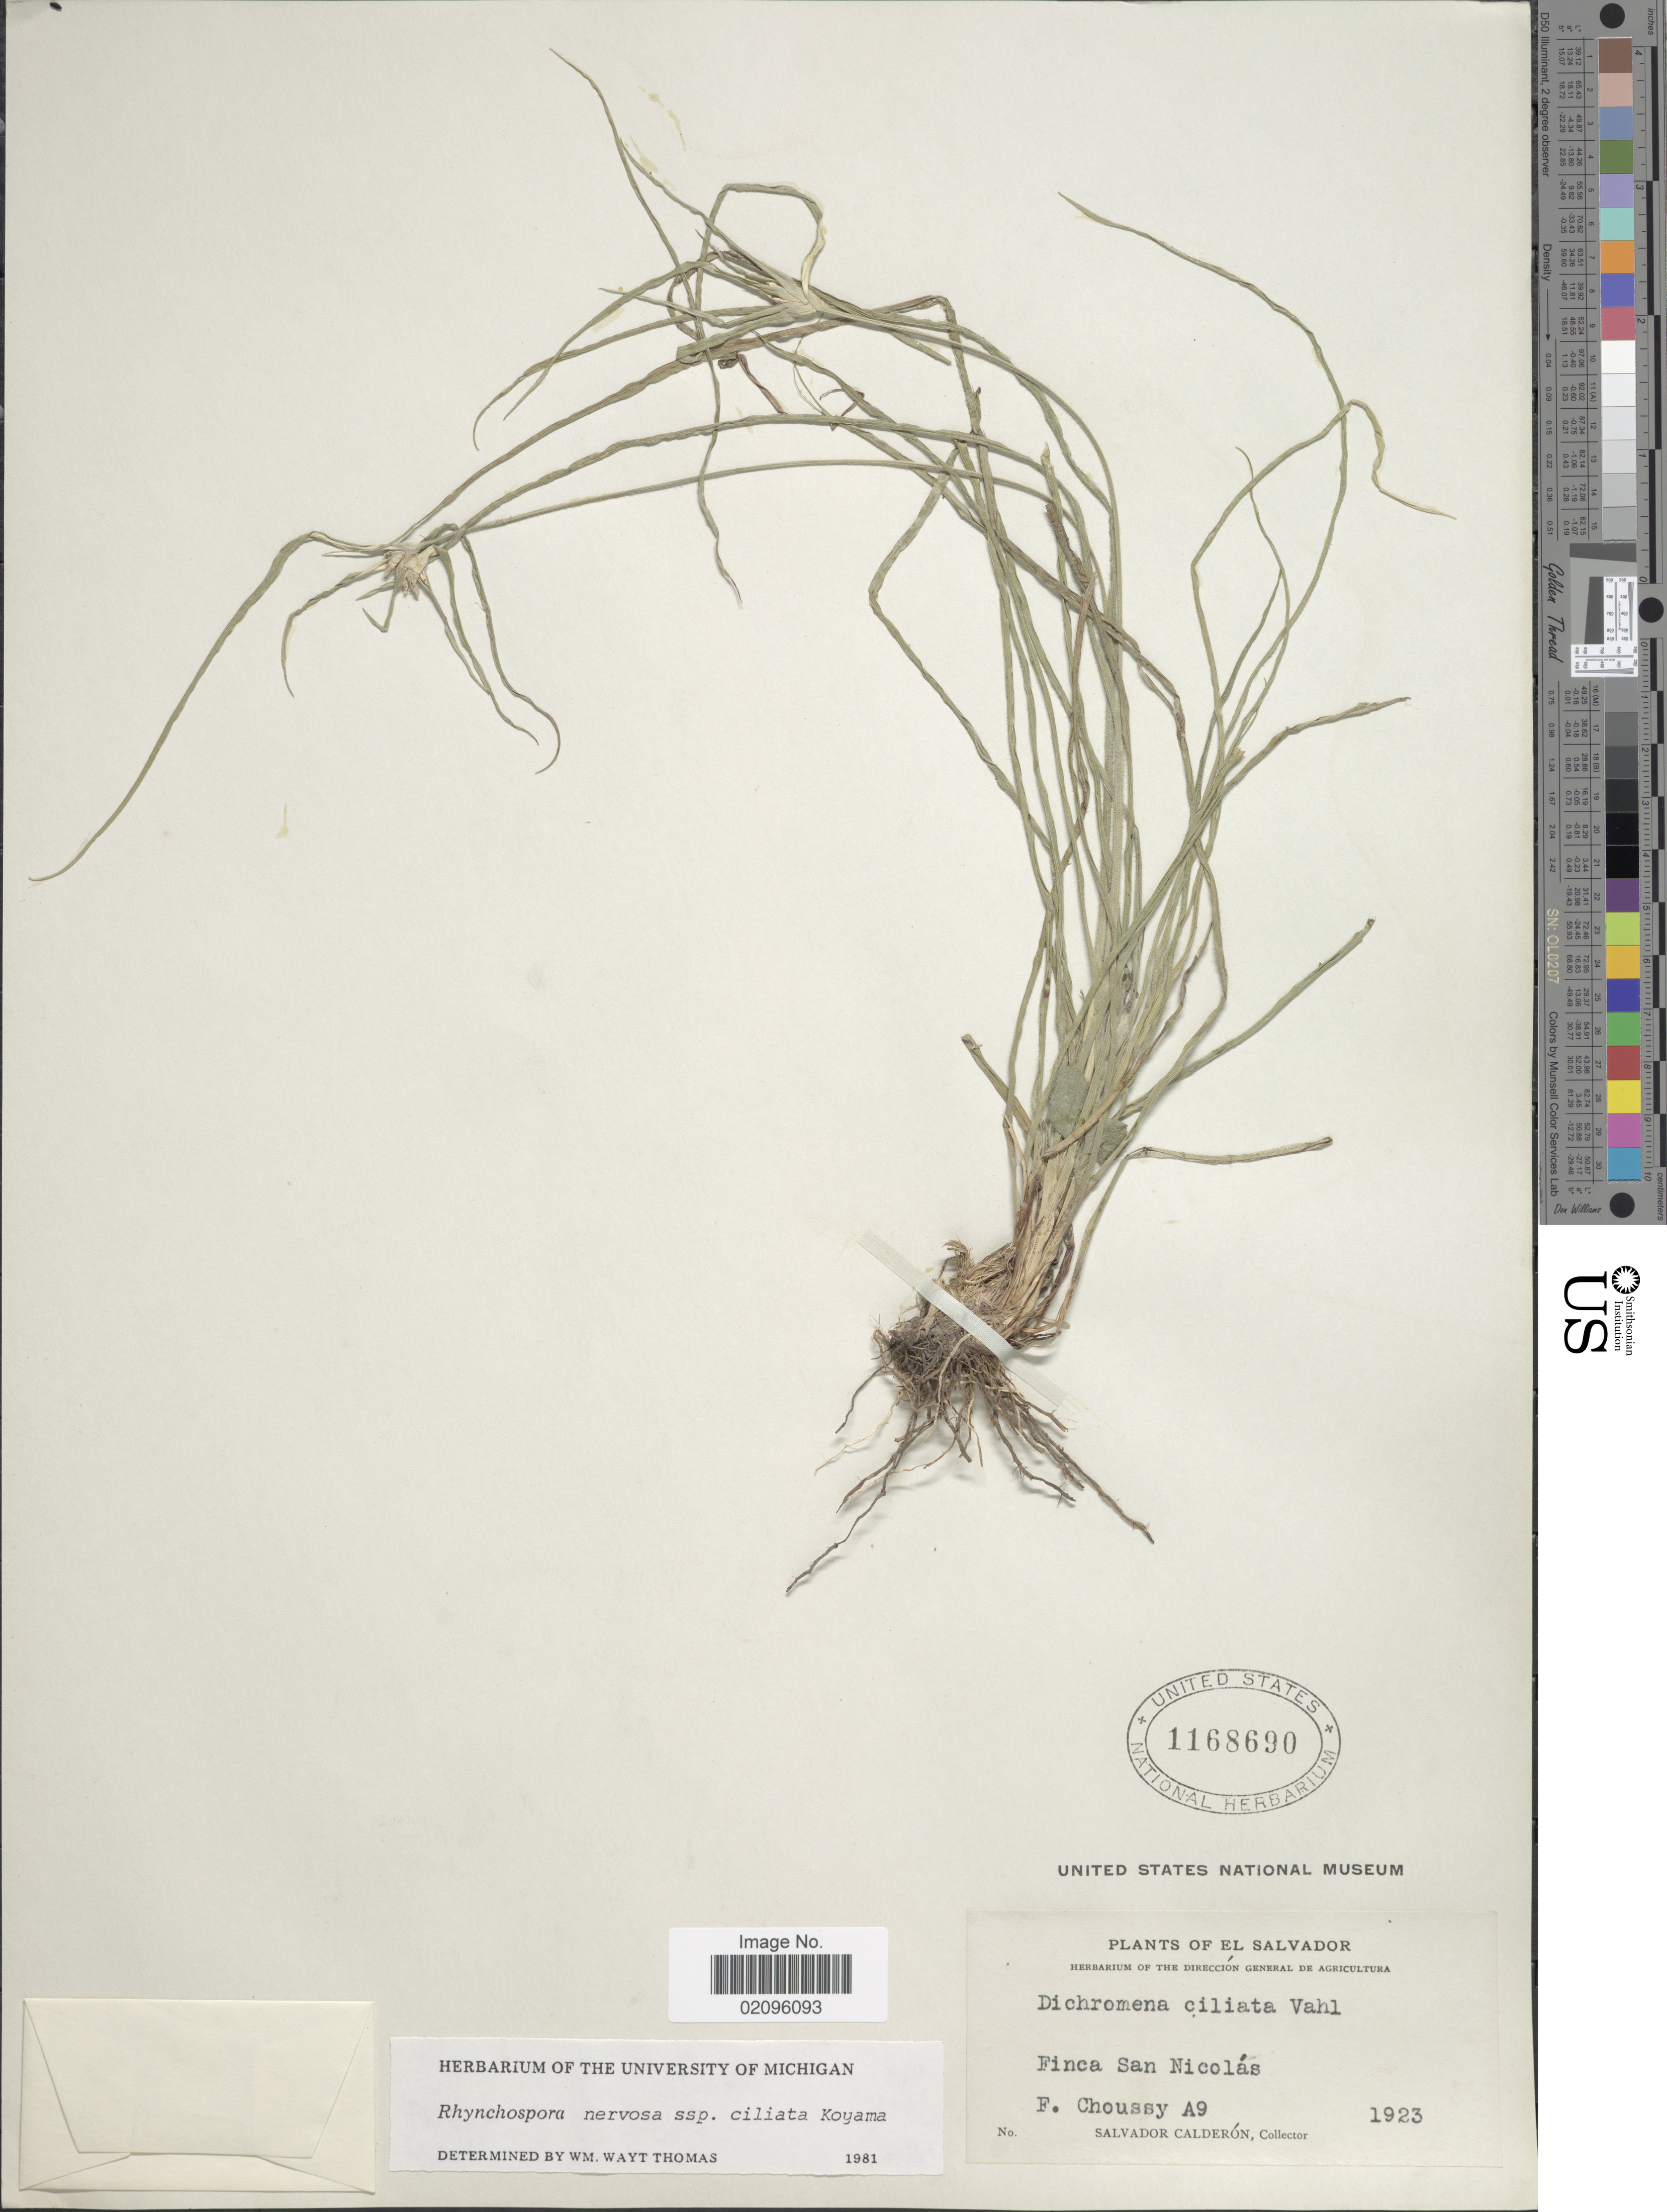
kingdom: Plantae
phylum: Tracheophyta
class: Liliopsida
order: Poales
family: Cyperaceae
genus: Rhynchospora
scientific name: Rhynchospora nervosa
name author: (Vahl) Boeckeler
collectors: F. Choussy & S. Calderón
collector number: A9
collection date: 1923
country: El Salvador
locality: Finca San Nicolás.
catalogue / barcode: US 1168690